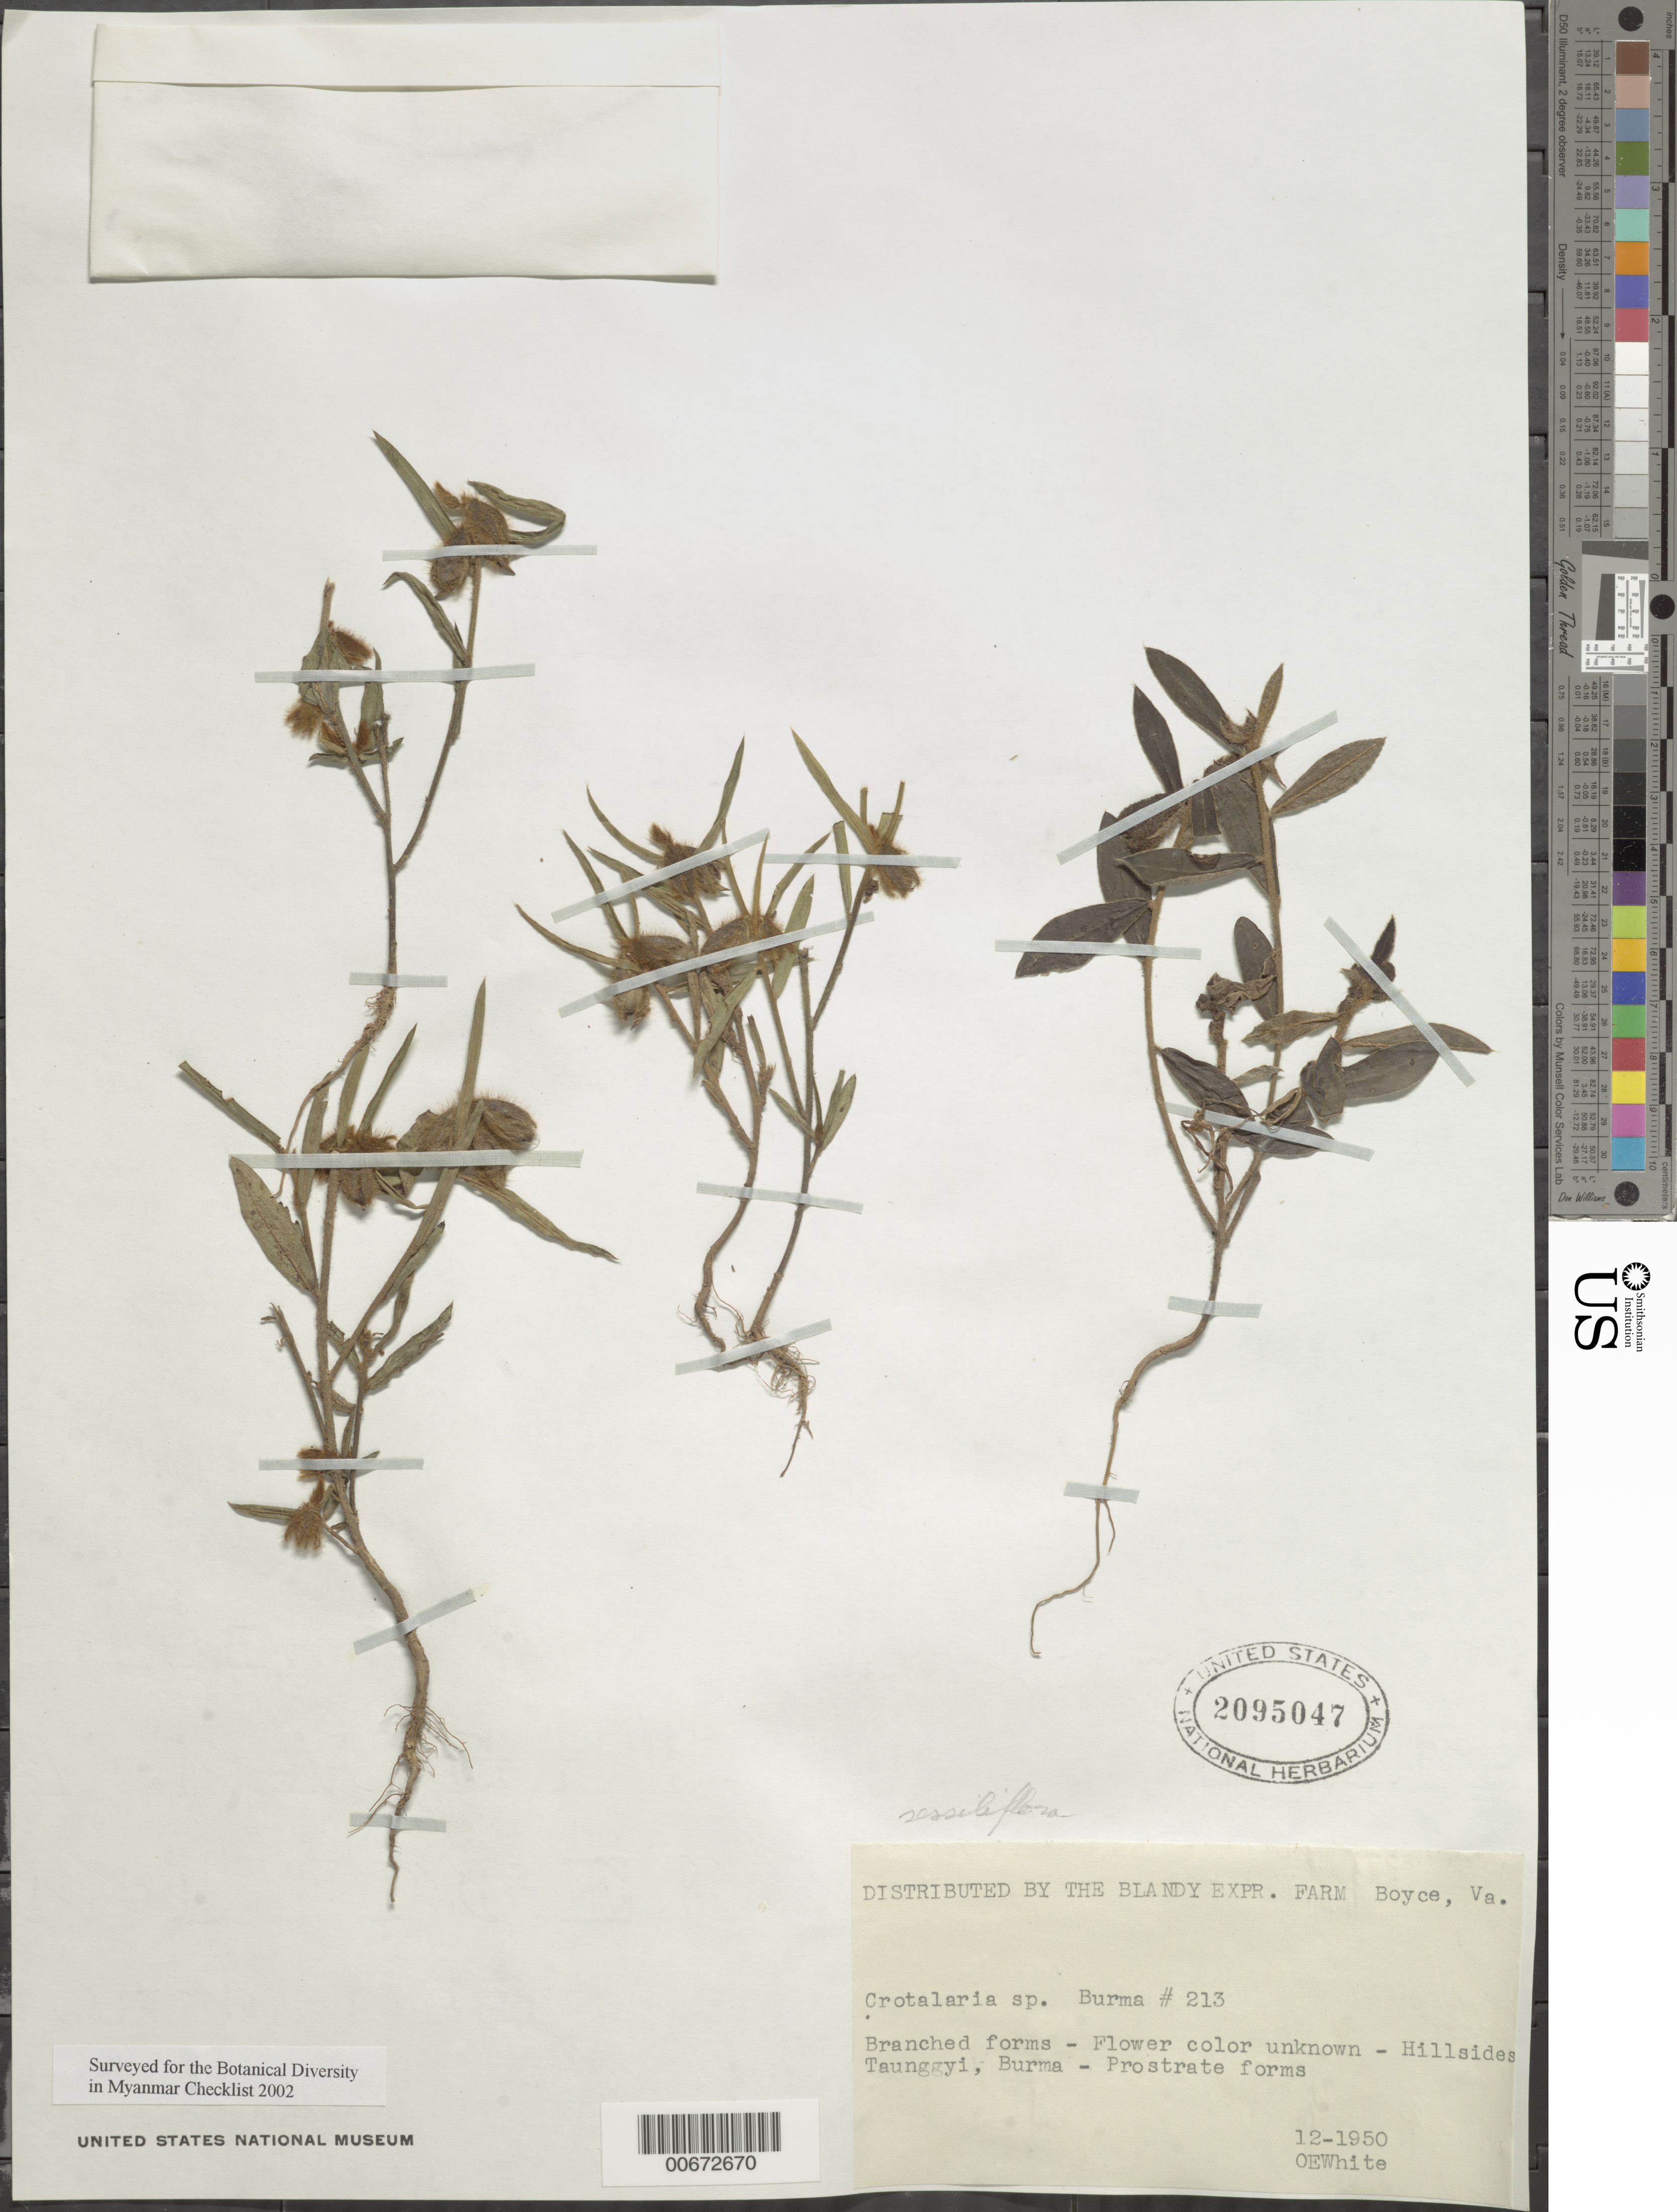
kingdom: Plantae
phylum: Tracheophyta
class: Magnoliopsida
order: Fabales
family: Fabaceae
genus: Crotalaria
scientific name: Crotalaria sessilifolia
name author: L.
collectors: O. E. White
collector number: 213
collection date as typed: Dec 1950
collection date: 1950-12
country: Myanmar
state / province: Shan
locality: Taunggyi.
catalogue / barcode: US 2095047